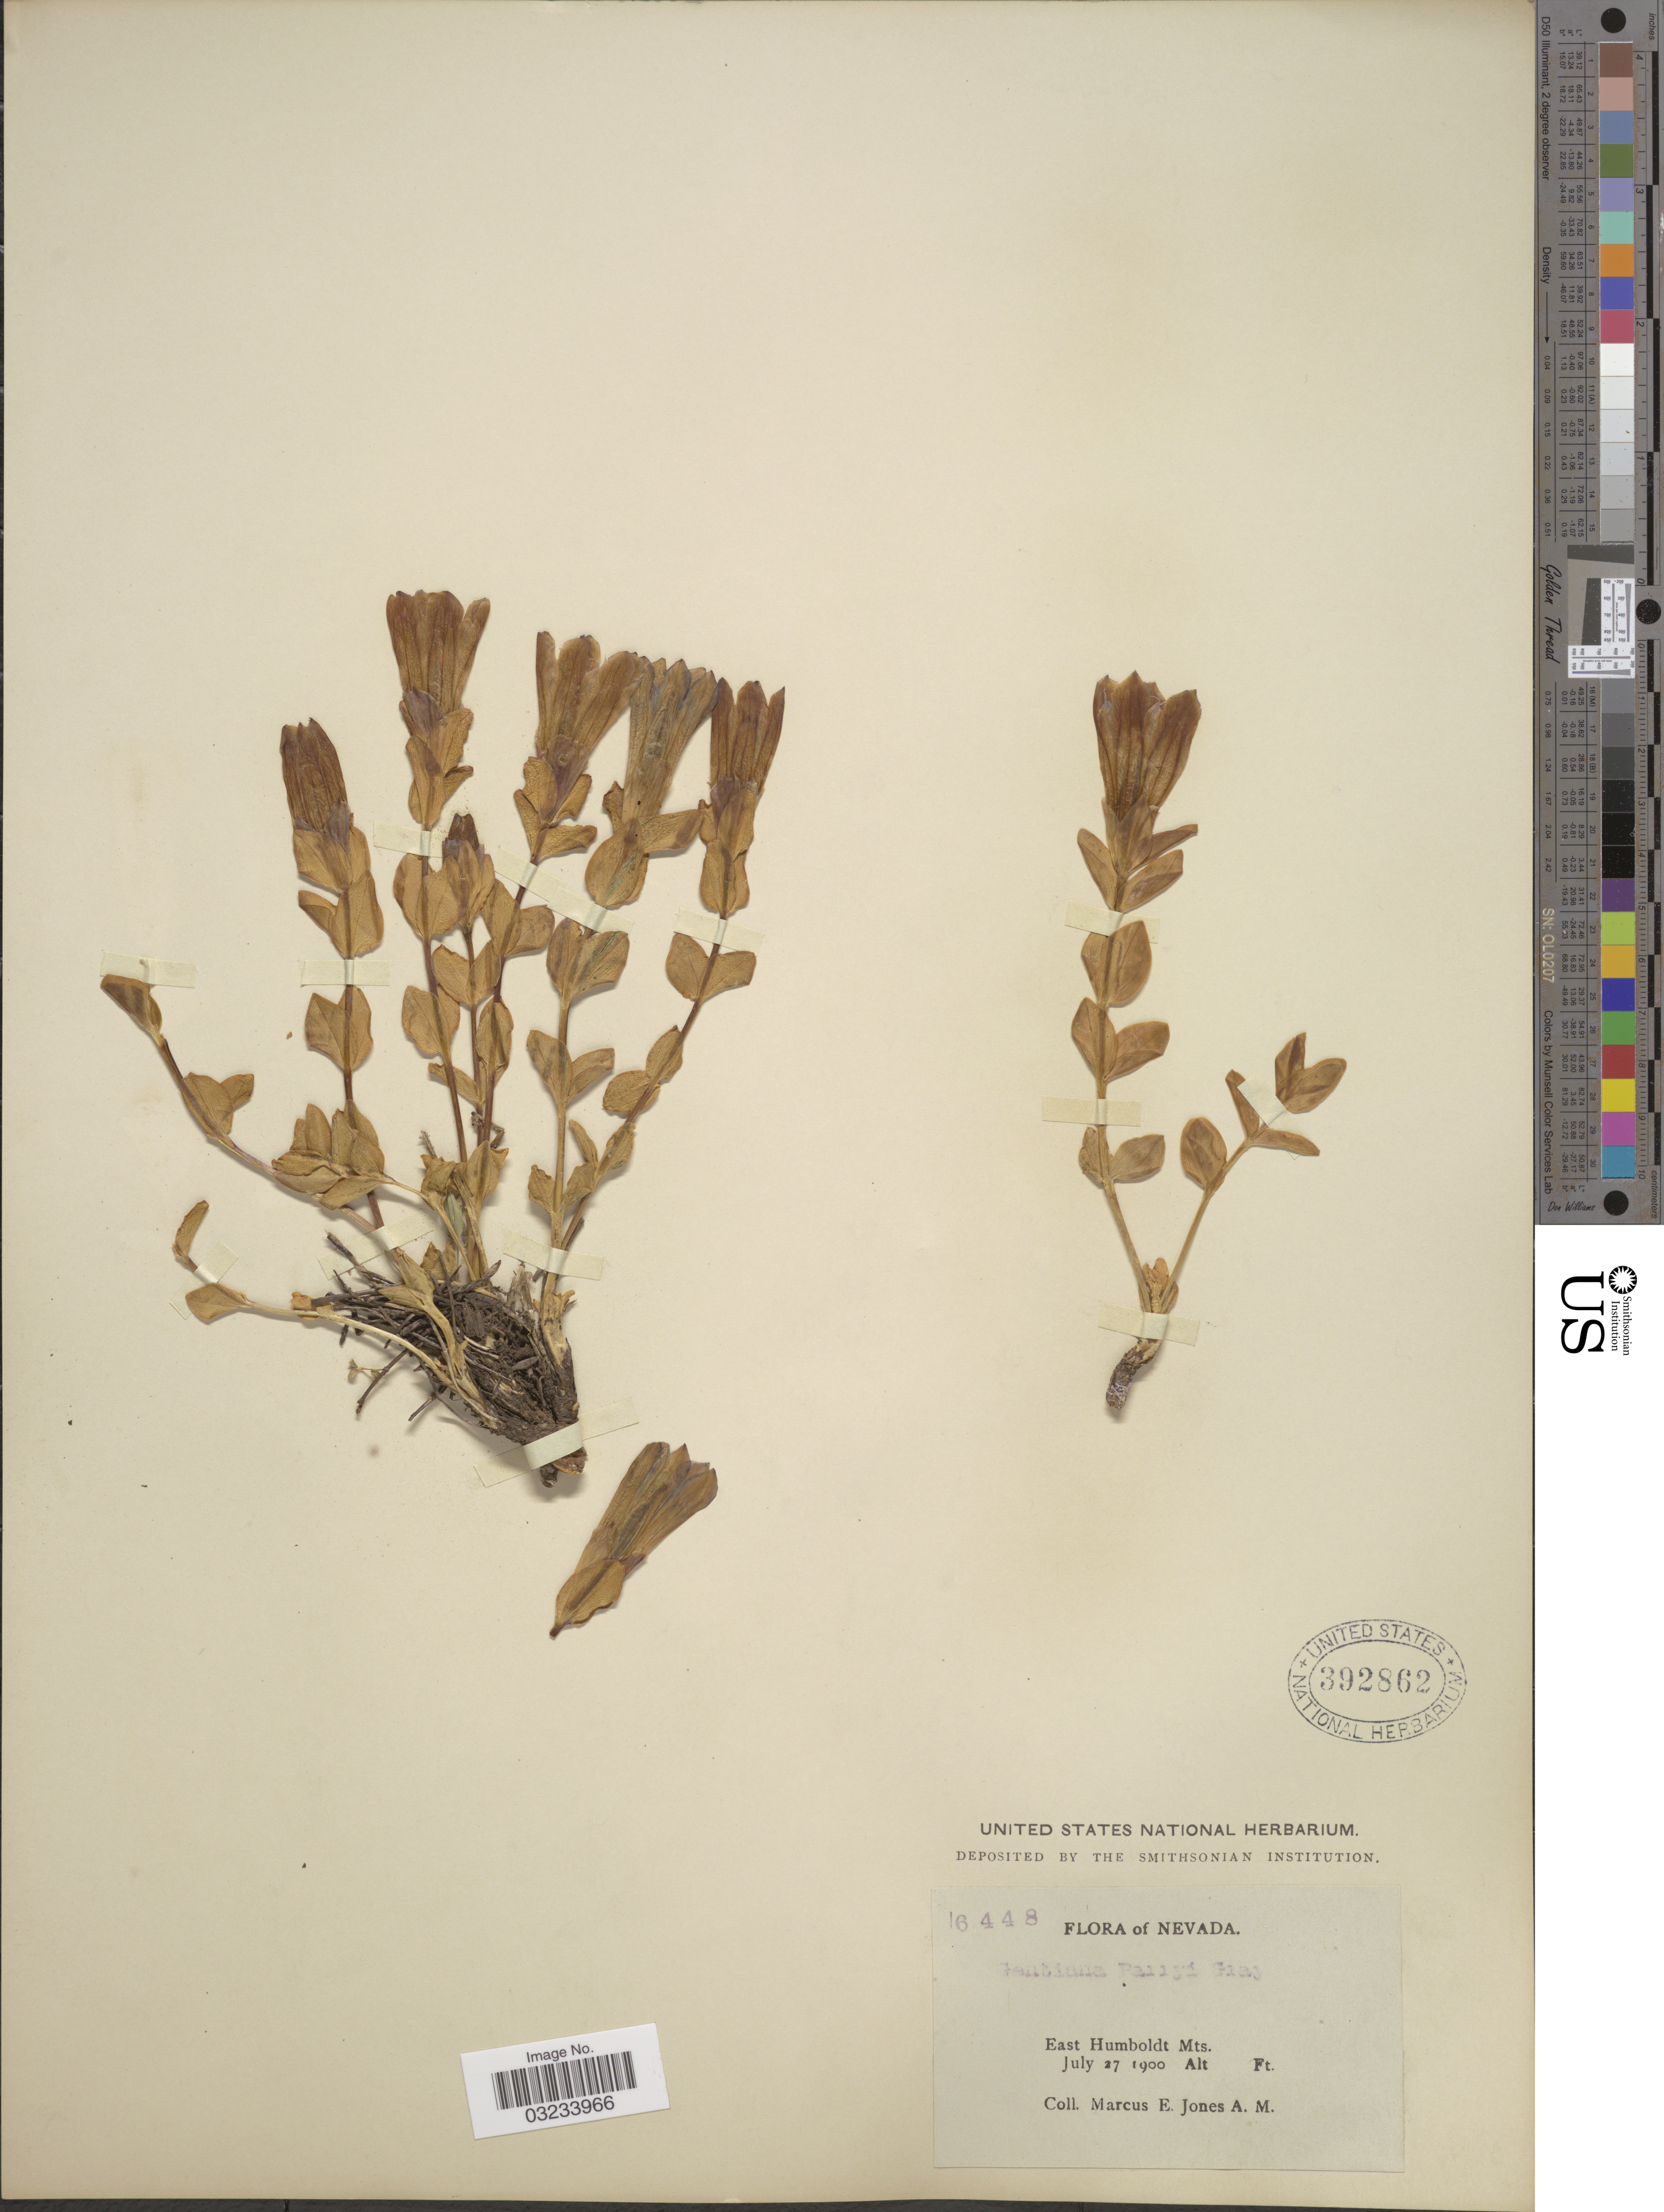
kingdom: Plantae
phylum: Tracheophyta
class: Magnoliopsida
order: Gentianales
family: Gentianaceae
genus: Gentiana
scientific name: Gentiana calycosa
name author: Griseb.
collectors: M. E. Jones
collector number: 6448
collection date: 1900-07-27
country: United States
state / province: Nevada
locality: East Humboldt Mts.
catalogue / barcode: US 392862